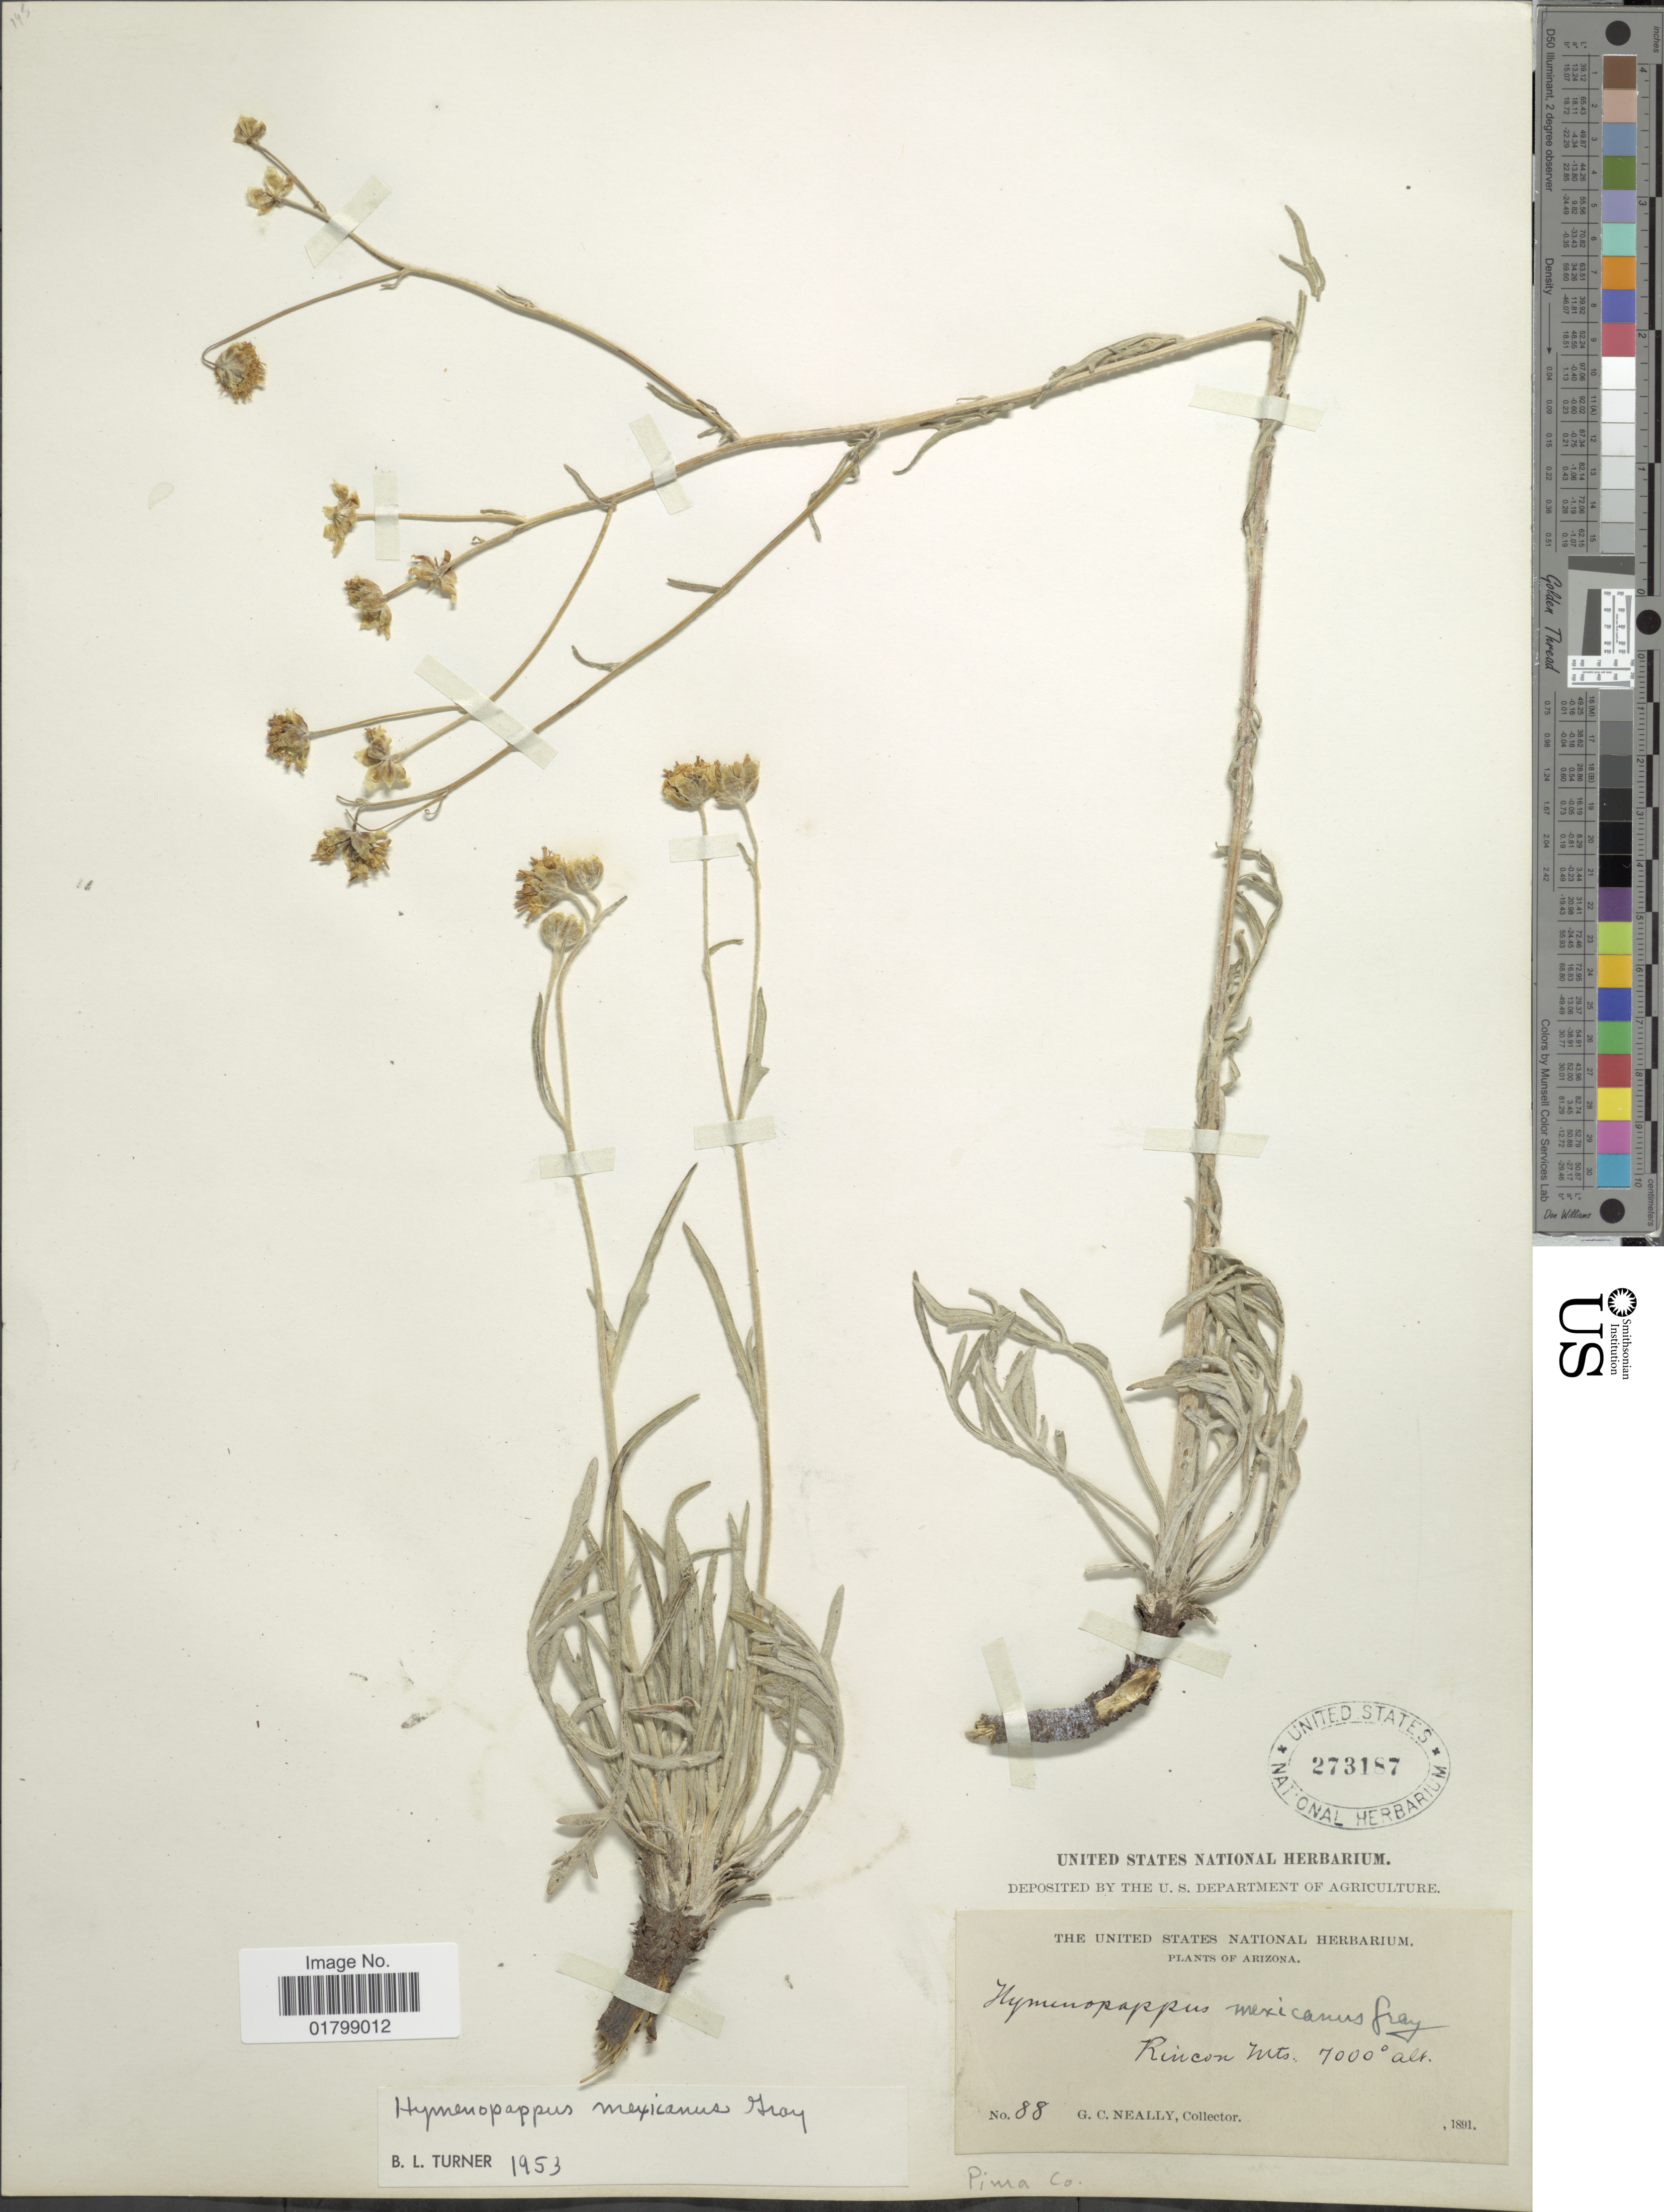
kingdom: Plantae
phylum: Tracheophyta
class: Magnoliopsida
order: Asterales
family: Asteraceae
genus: Hymenopappus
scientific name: Hymenopappus mexicanus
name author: A. Gray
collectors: G. Neally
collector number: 88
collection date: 1891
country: United States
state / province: Arizona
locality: Rincon Mts. Pima Co.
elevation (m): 2134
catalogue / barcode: US 273187